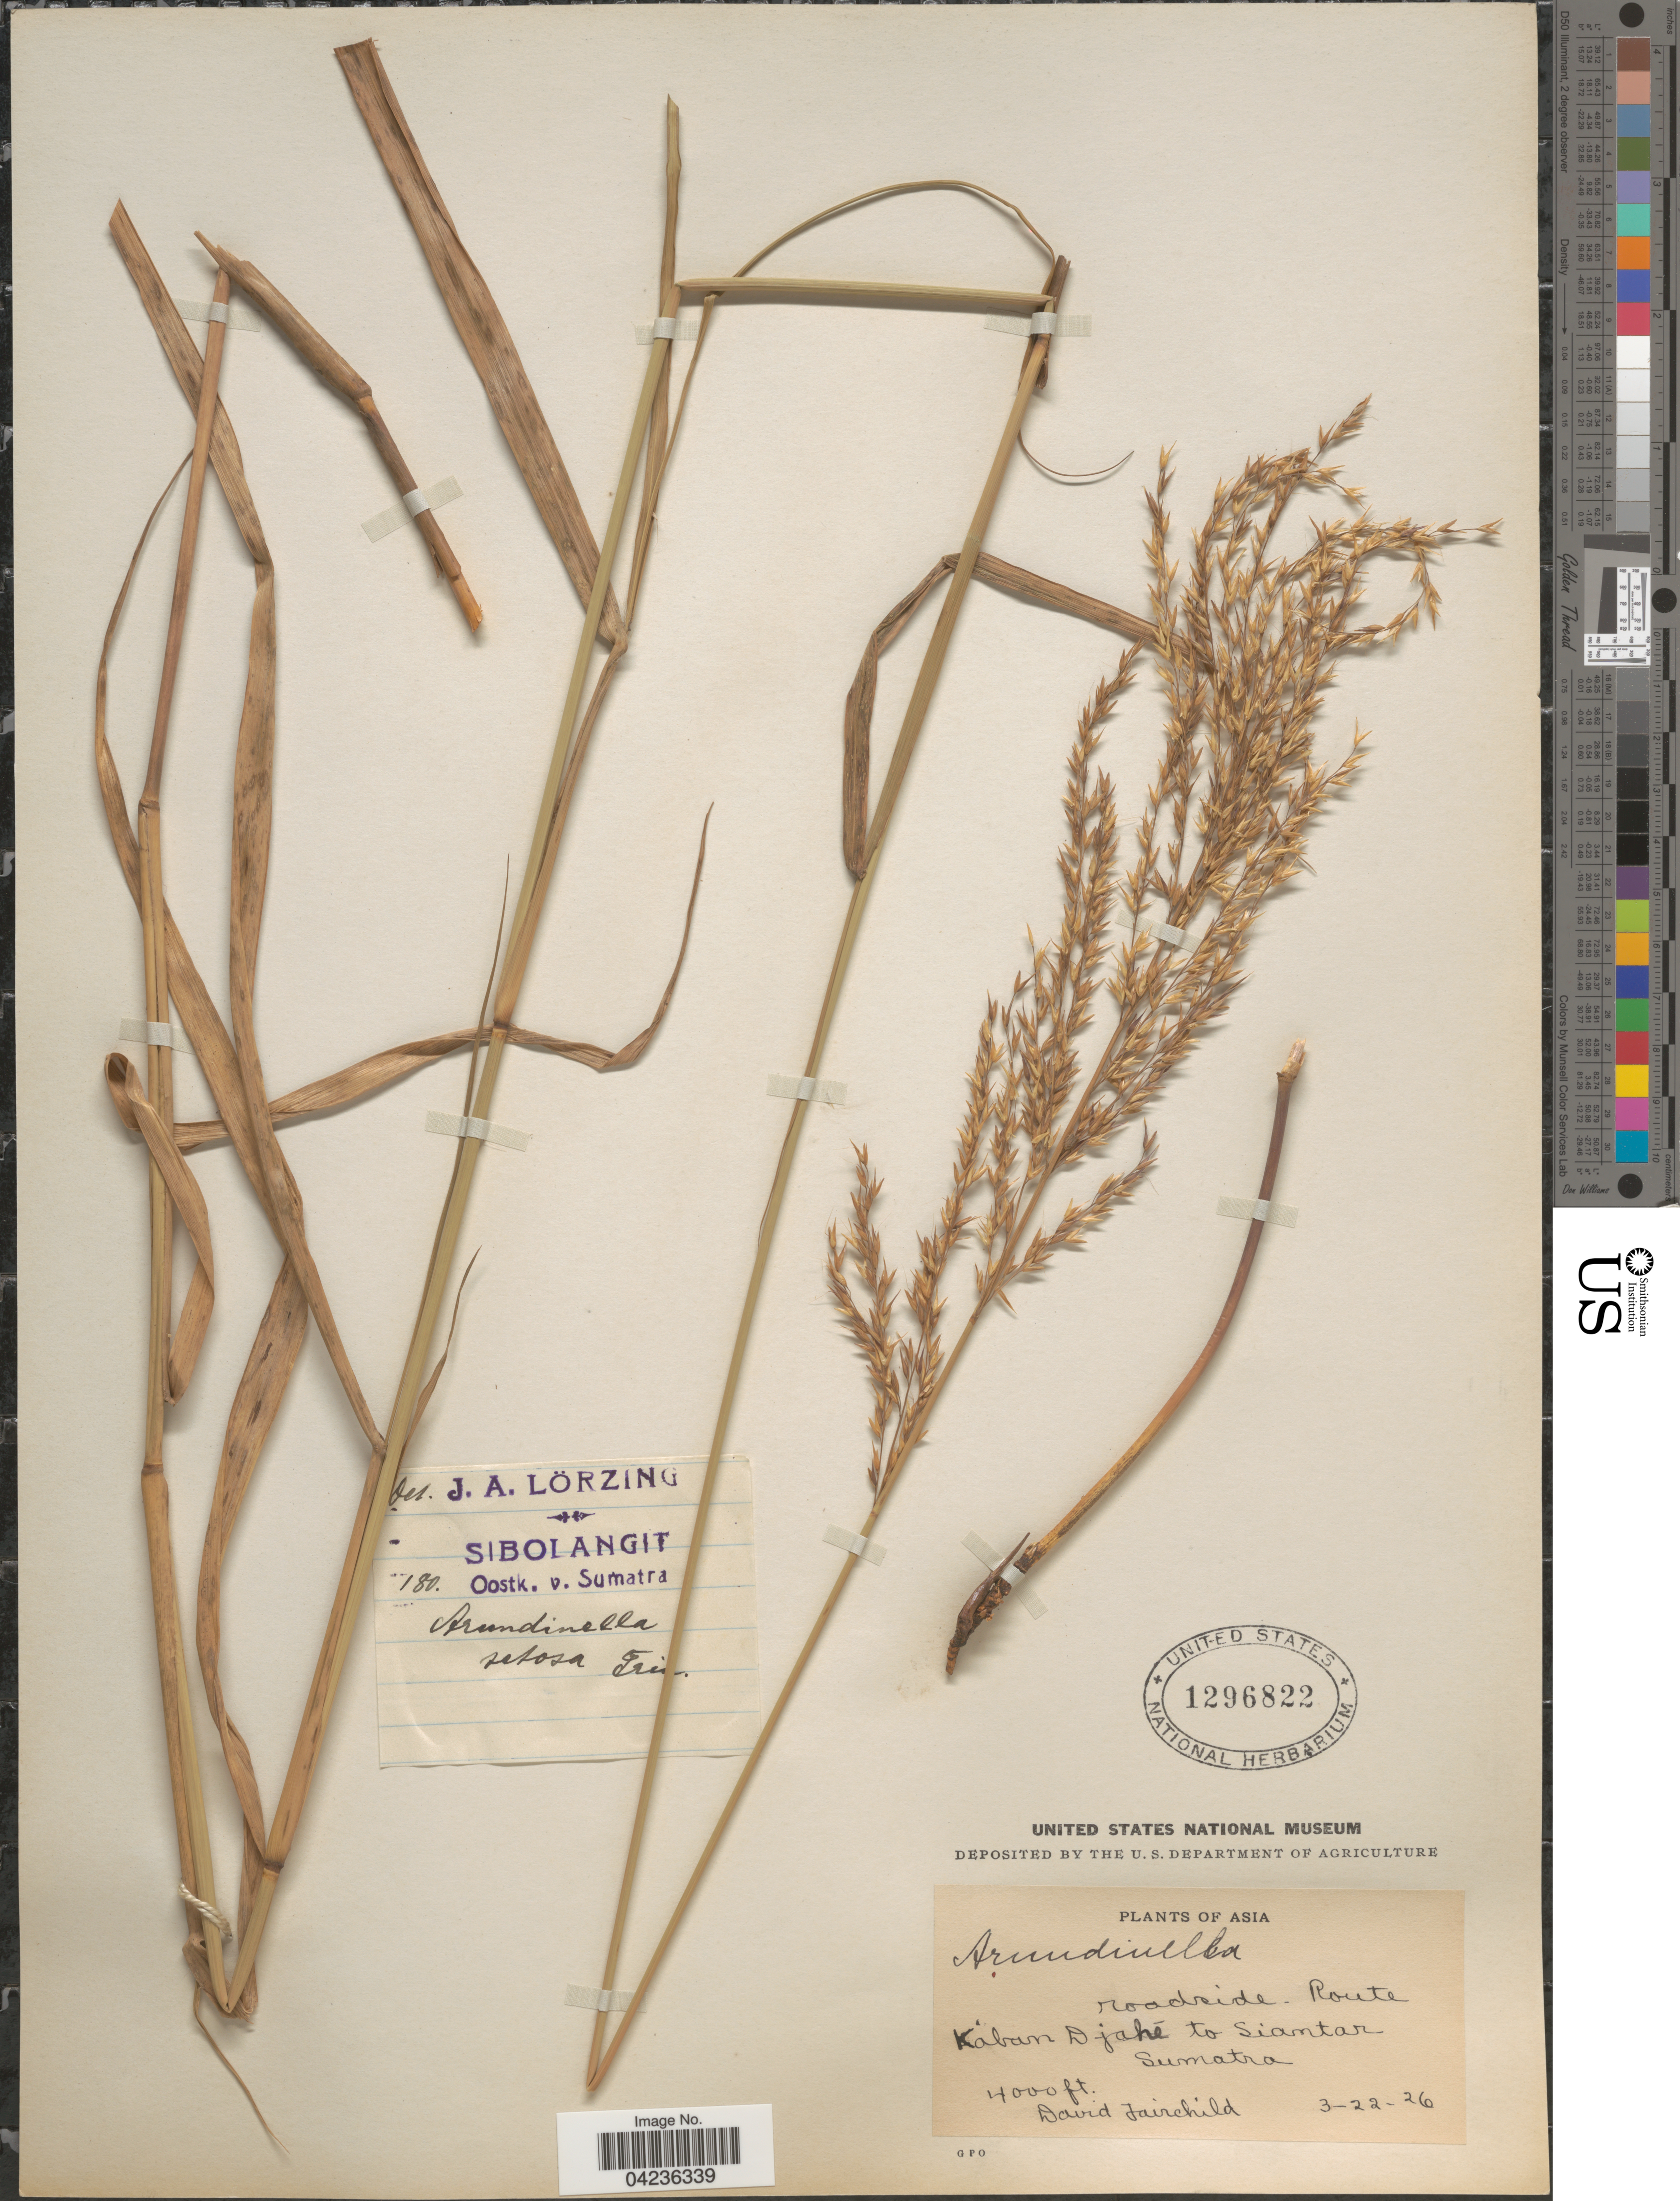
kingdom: Plantae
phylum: Tracheophyta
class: Liliopsida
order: Poales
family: Poaceae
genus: Arundinella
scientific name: Arundinella setosa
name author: Trin.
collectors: J. Lorzing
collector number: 180?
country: Indonesia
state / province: Sumatra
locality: Sibolangit. Oostk. v. Sumatra.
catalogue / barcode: US 1296822-2